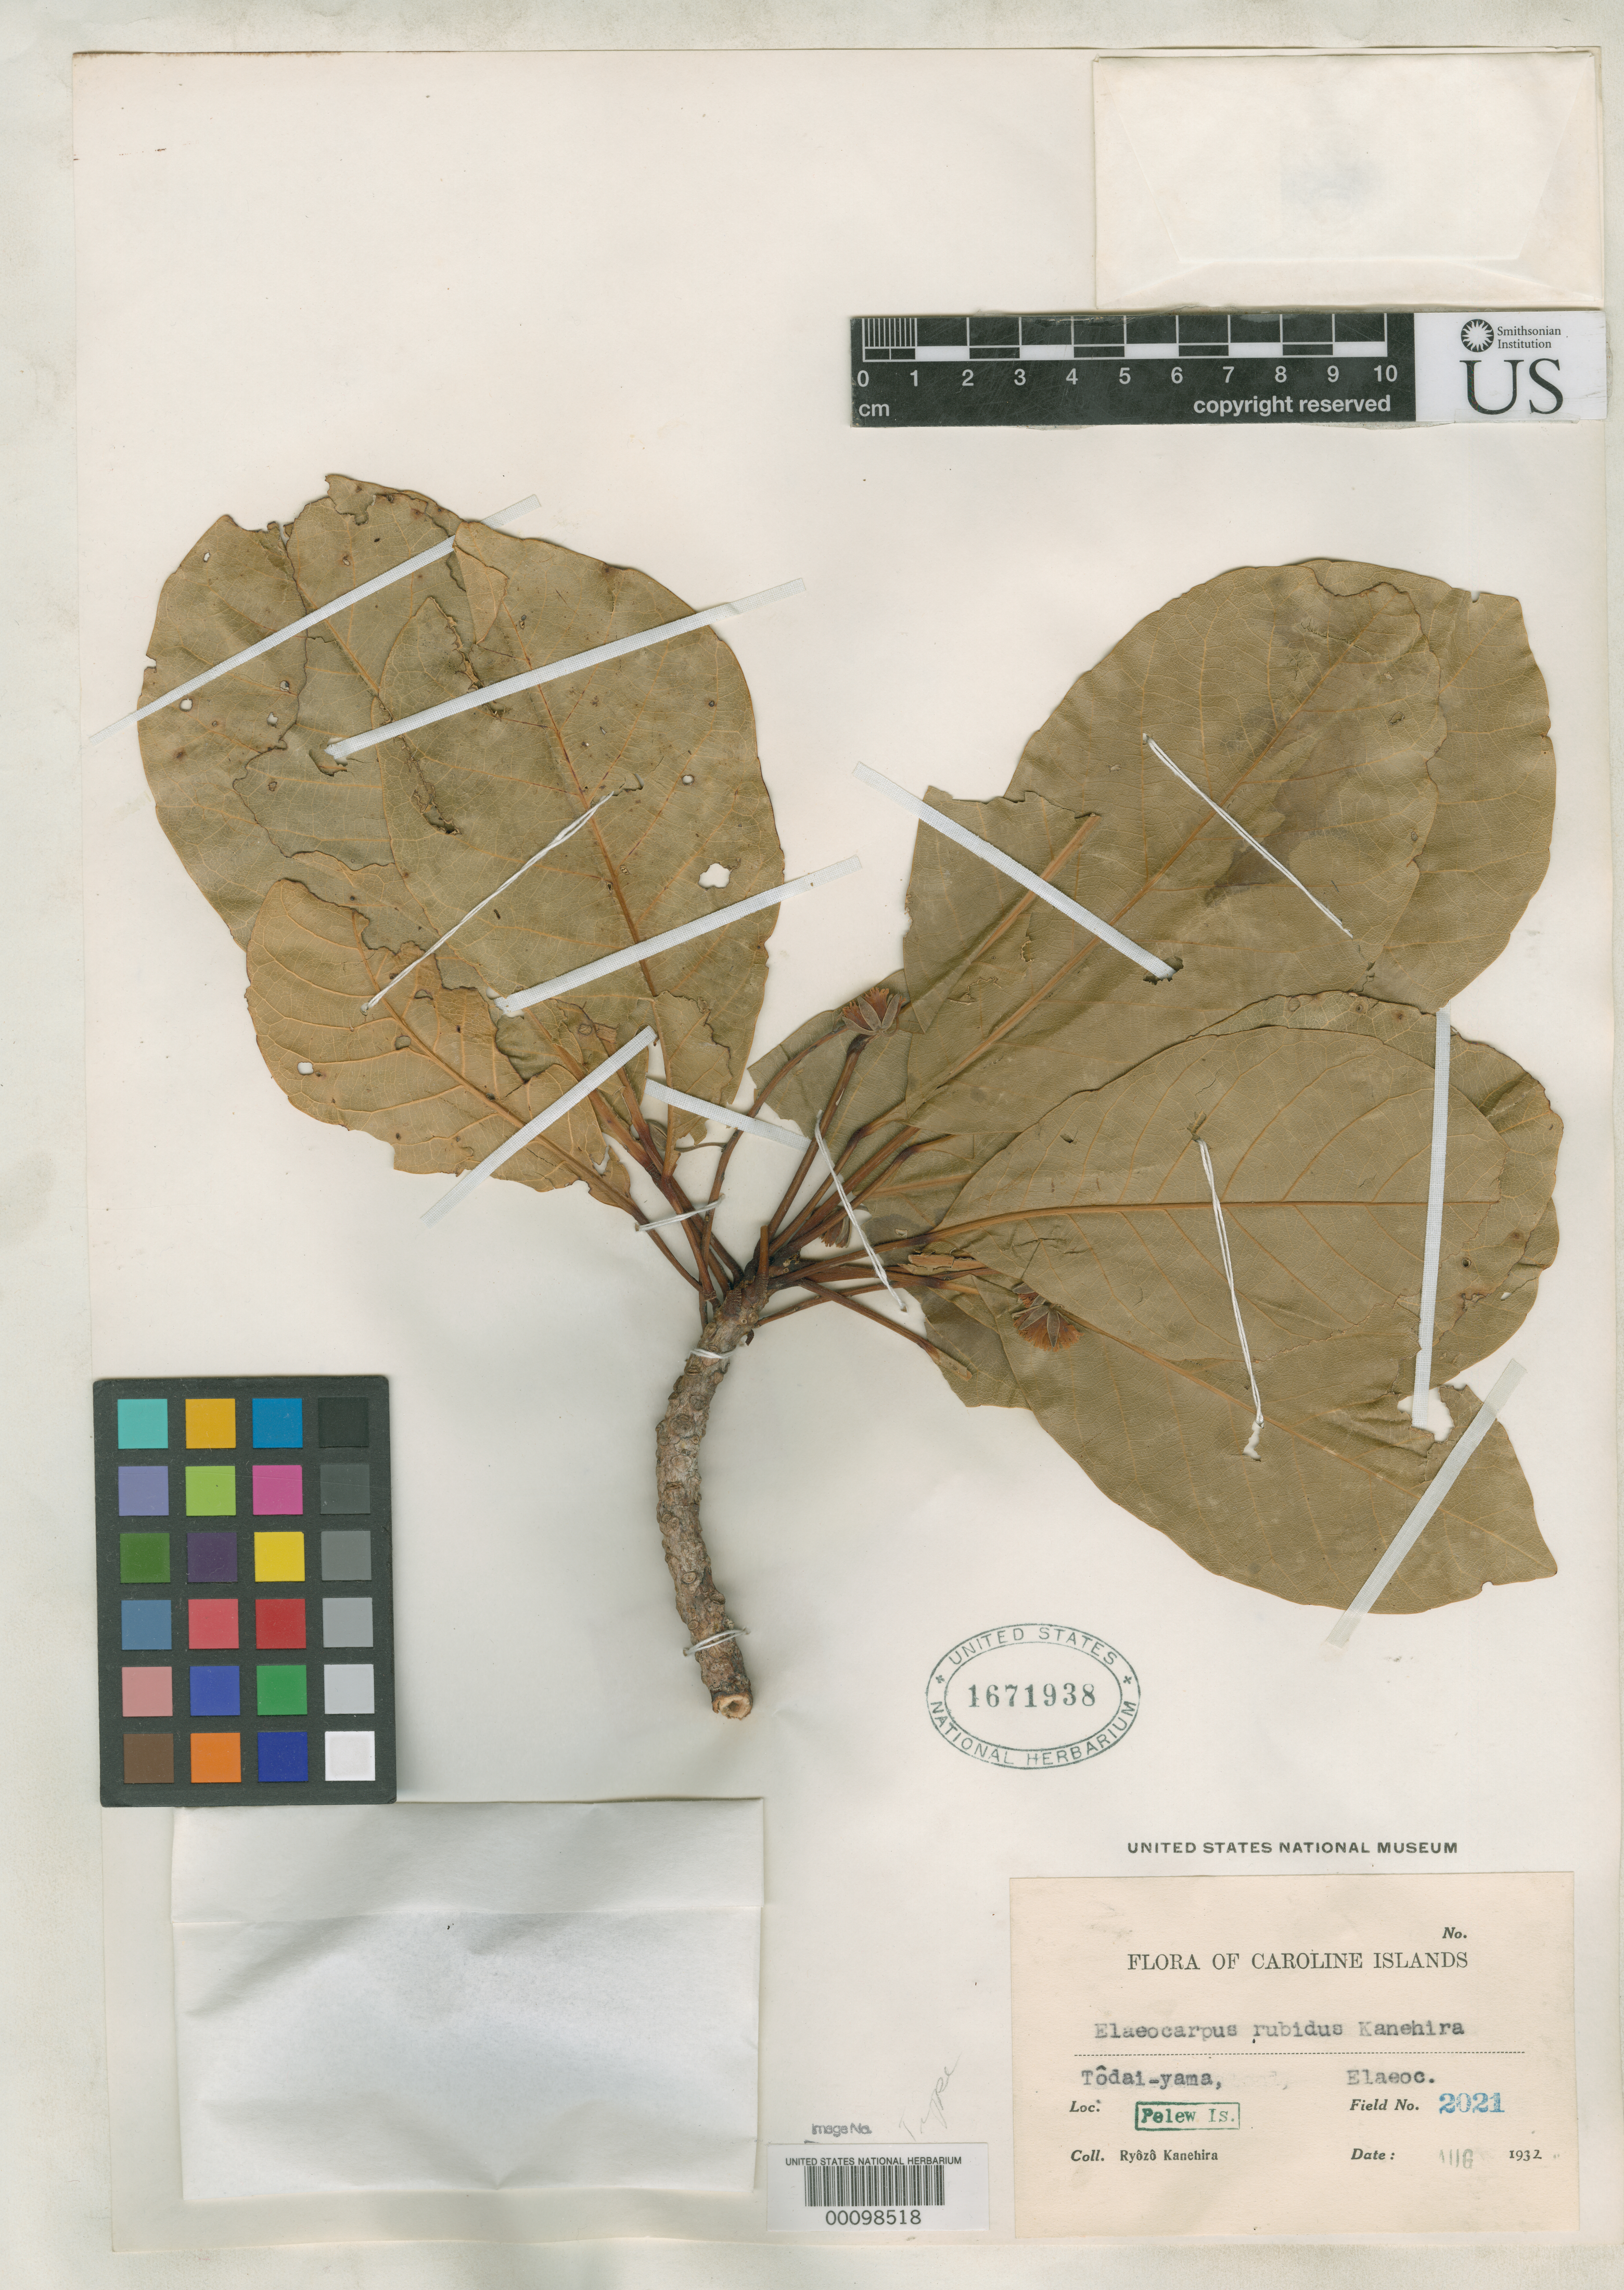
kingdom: Plantae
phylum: Tracheophyta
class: Magnoliopsida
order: Oxalidales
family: Elaeocarpaceae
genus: Elaeocarpus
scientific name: Elaeocarpus rubidus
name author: Kaneh.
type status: Isotype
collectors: R. Kanehira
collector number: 2021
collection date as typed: Aug 1932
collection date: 1932-08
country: Palau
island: Babeldaob [Babelthuap]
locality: Todai-yama.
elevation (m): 60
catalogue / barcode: US 1671938